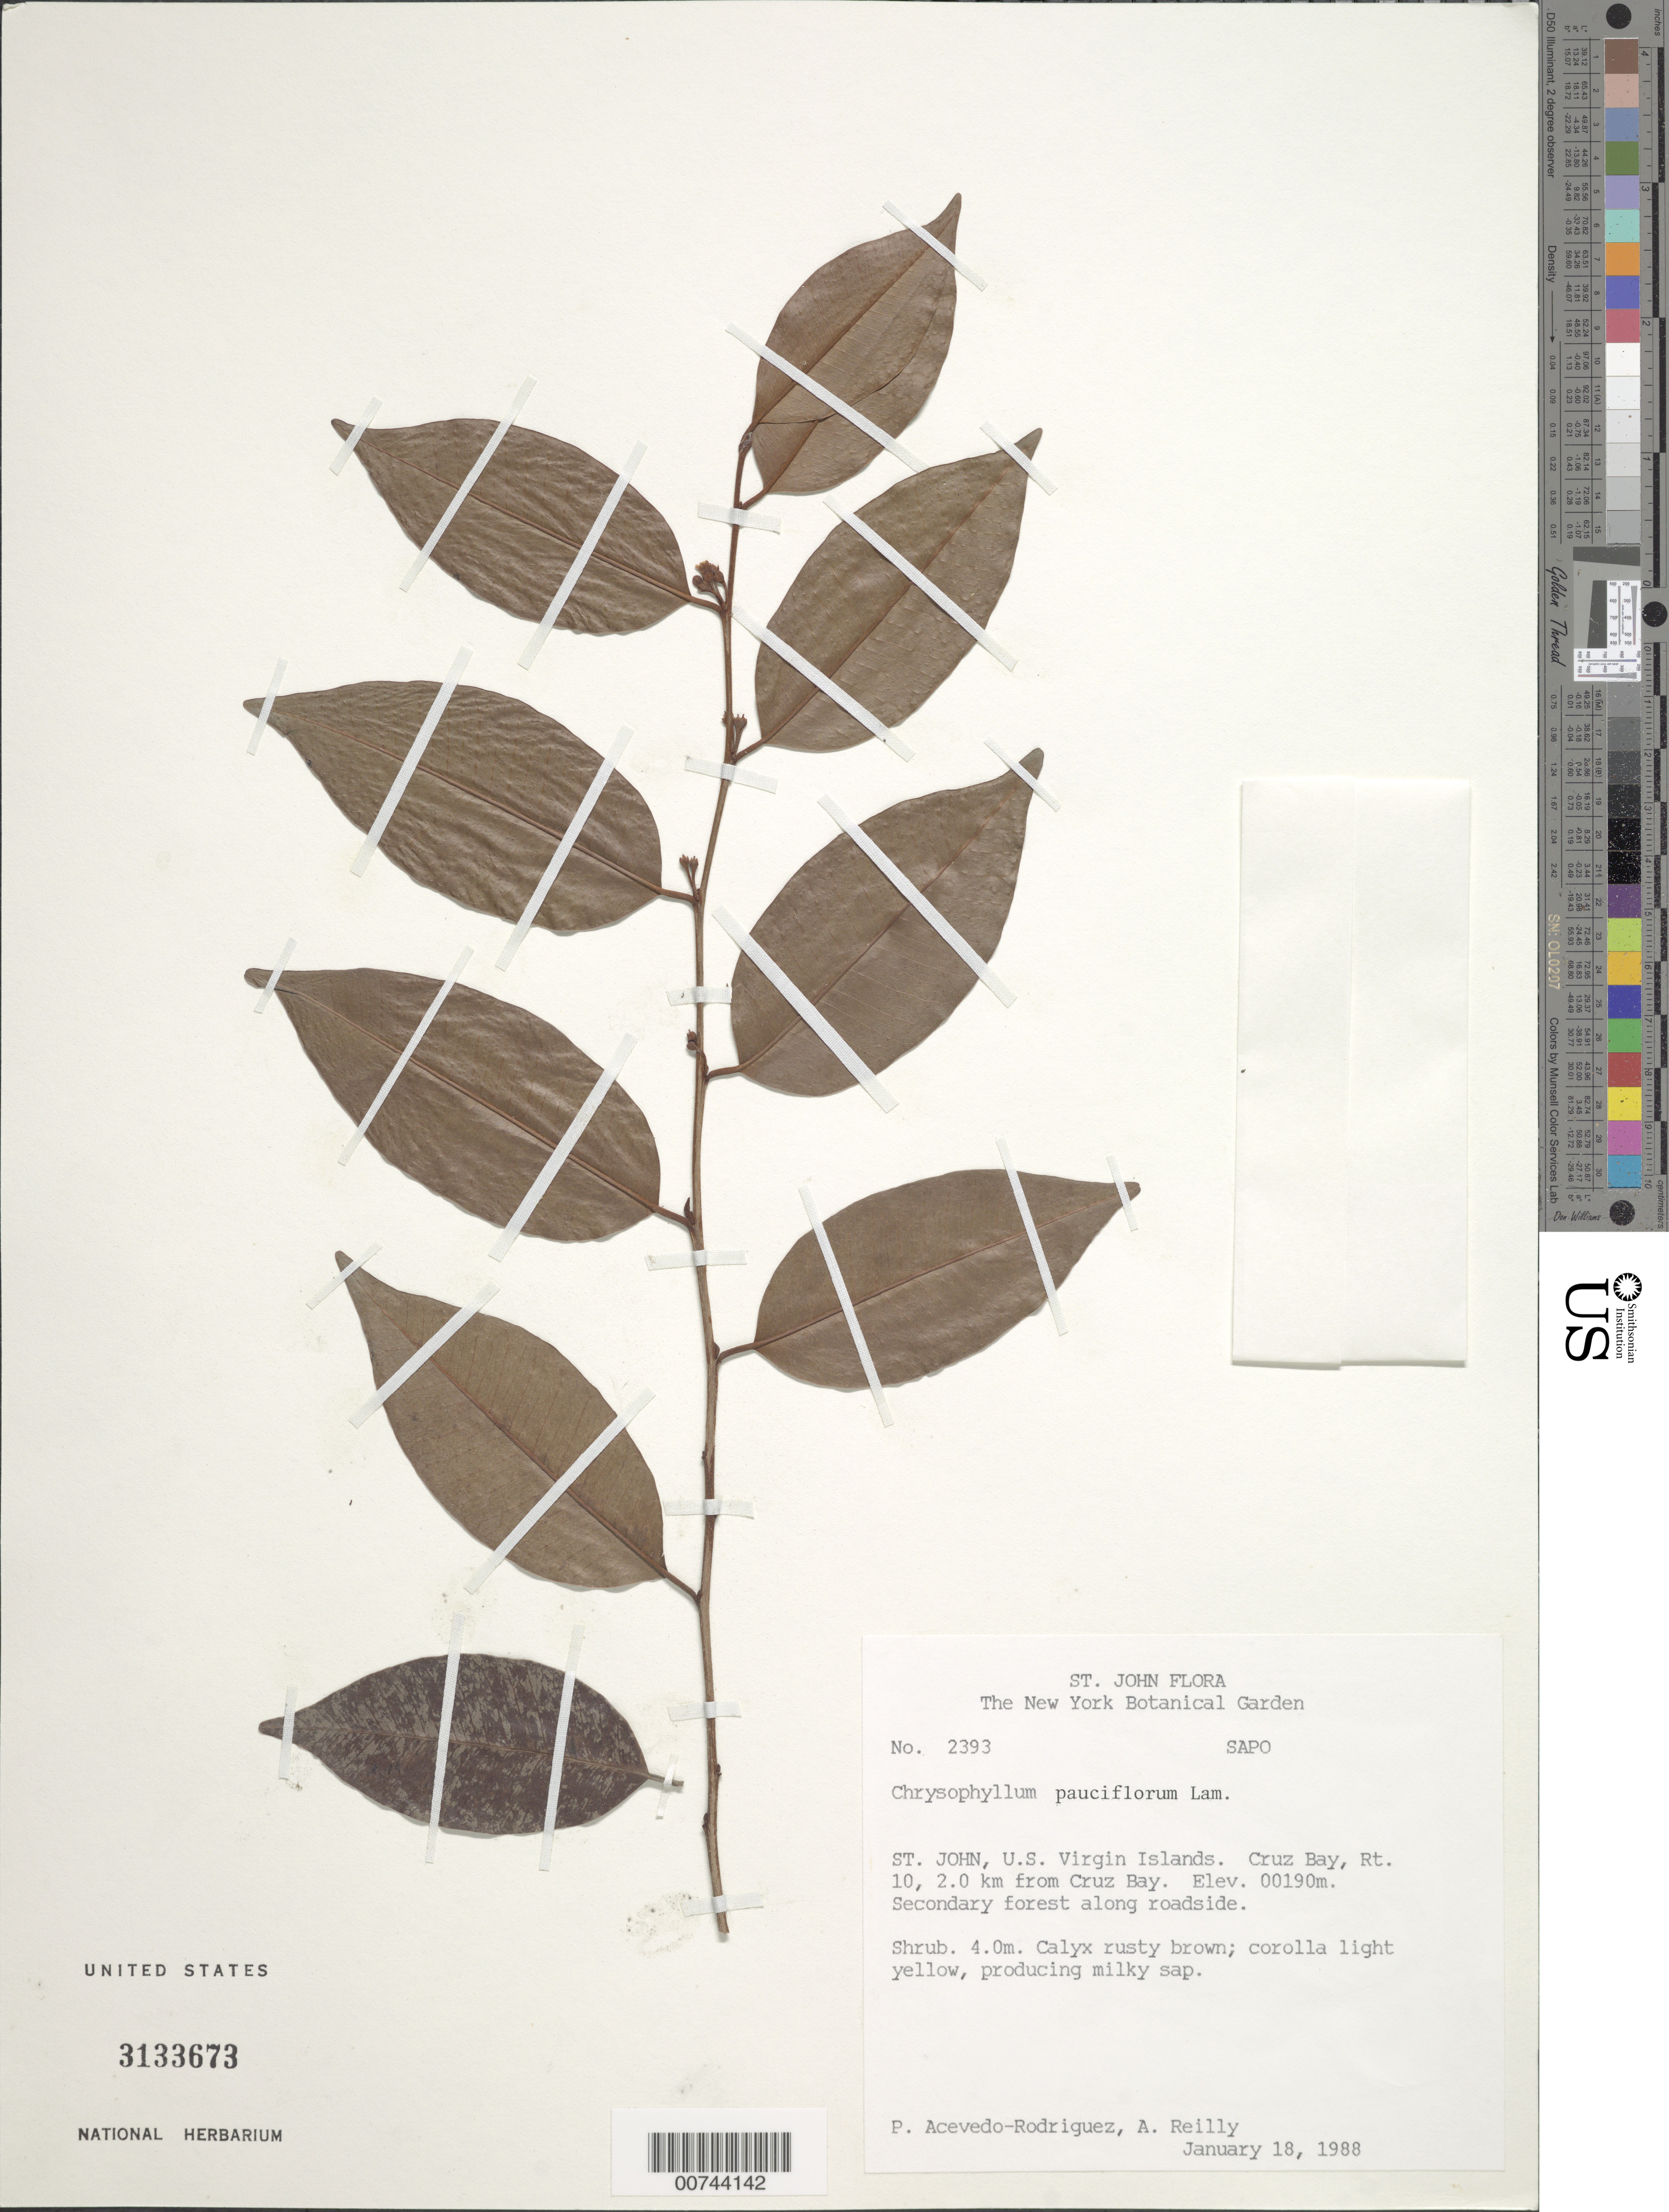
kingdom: Plantae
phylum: Tracheophyta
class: Magnoliopsida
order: Ericales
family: Sapotaceae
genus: Chrysophyllum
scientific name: Chrysophyllum pauciflorum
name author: Lam.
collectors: P. Acevedo-Rodr.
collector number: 2393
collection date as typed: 18 Jan 1988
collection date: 1988-01-18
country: U.S. Virgin Islands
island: St. John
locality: Cruz Bay Quarter; Rt. 10, 2.0 km from Cruz Bay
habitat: Secondary forest along roadside.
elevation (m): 190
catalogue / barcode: US 3133673